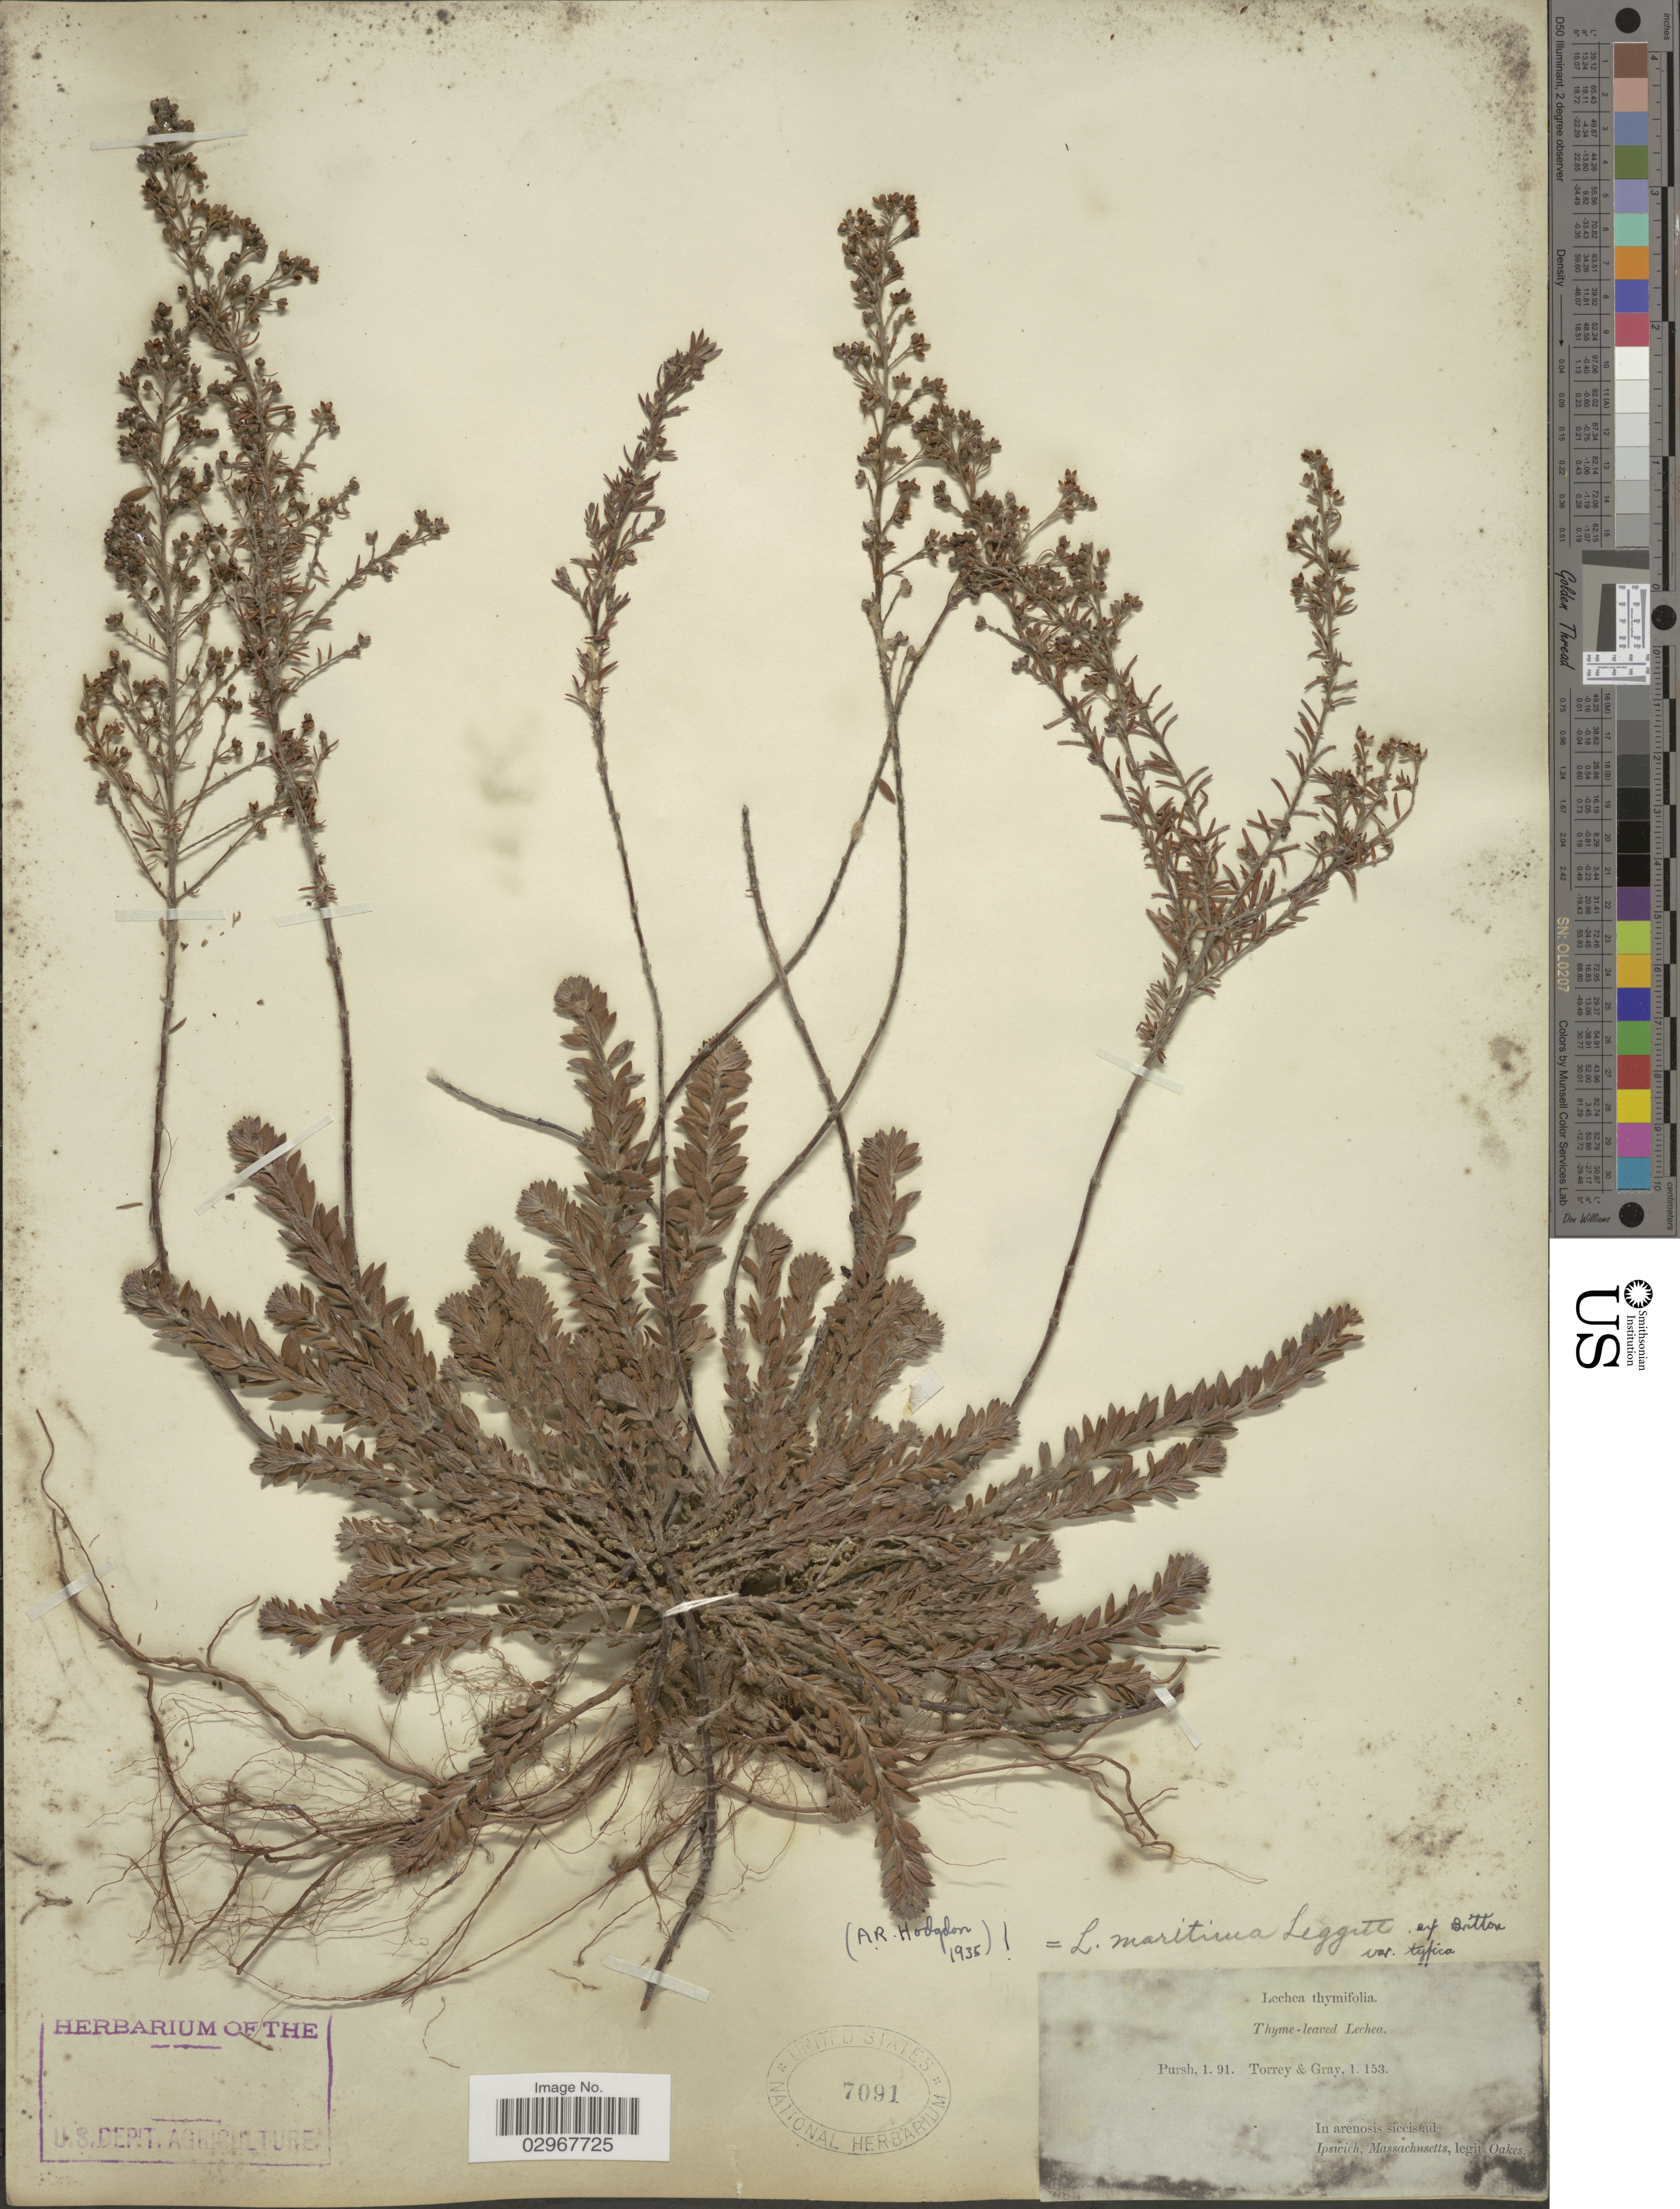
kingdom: Plantae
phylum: Tracheophyta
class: Magnoliopsida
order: Malvales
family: Cistaceae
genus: Lechea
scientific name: Lechea maritima var. typica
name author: Hodgdon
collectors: -. Oakes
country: United States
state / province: Massachusetts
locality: In arenosis siccis ad Ipswich.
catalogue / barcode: US 7091